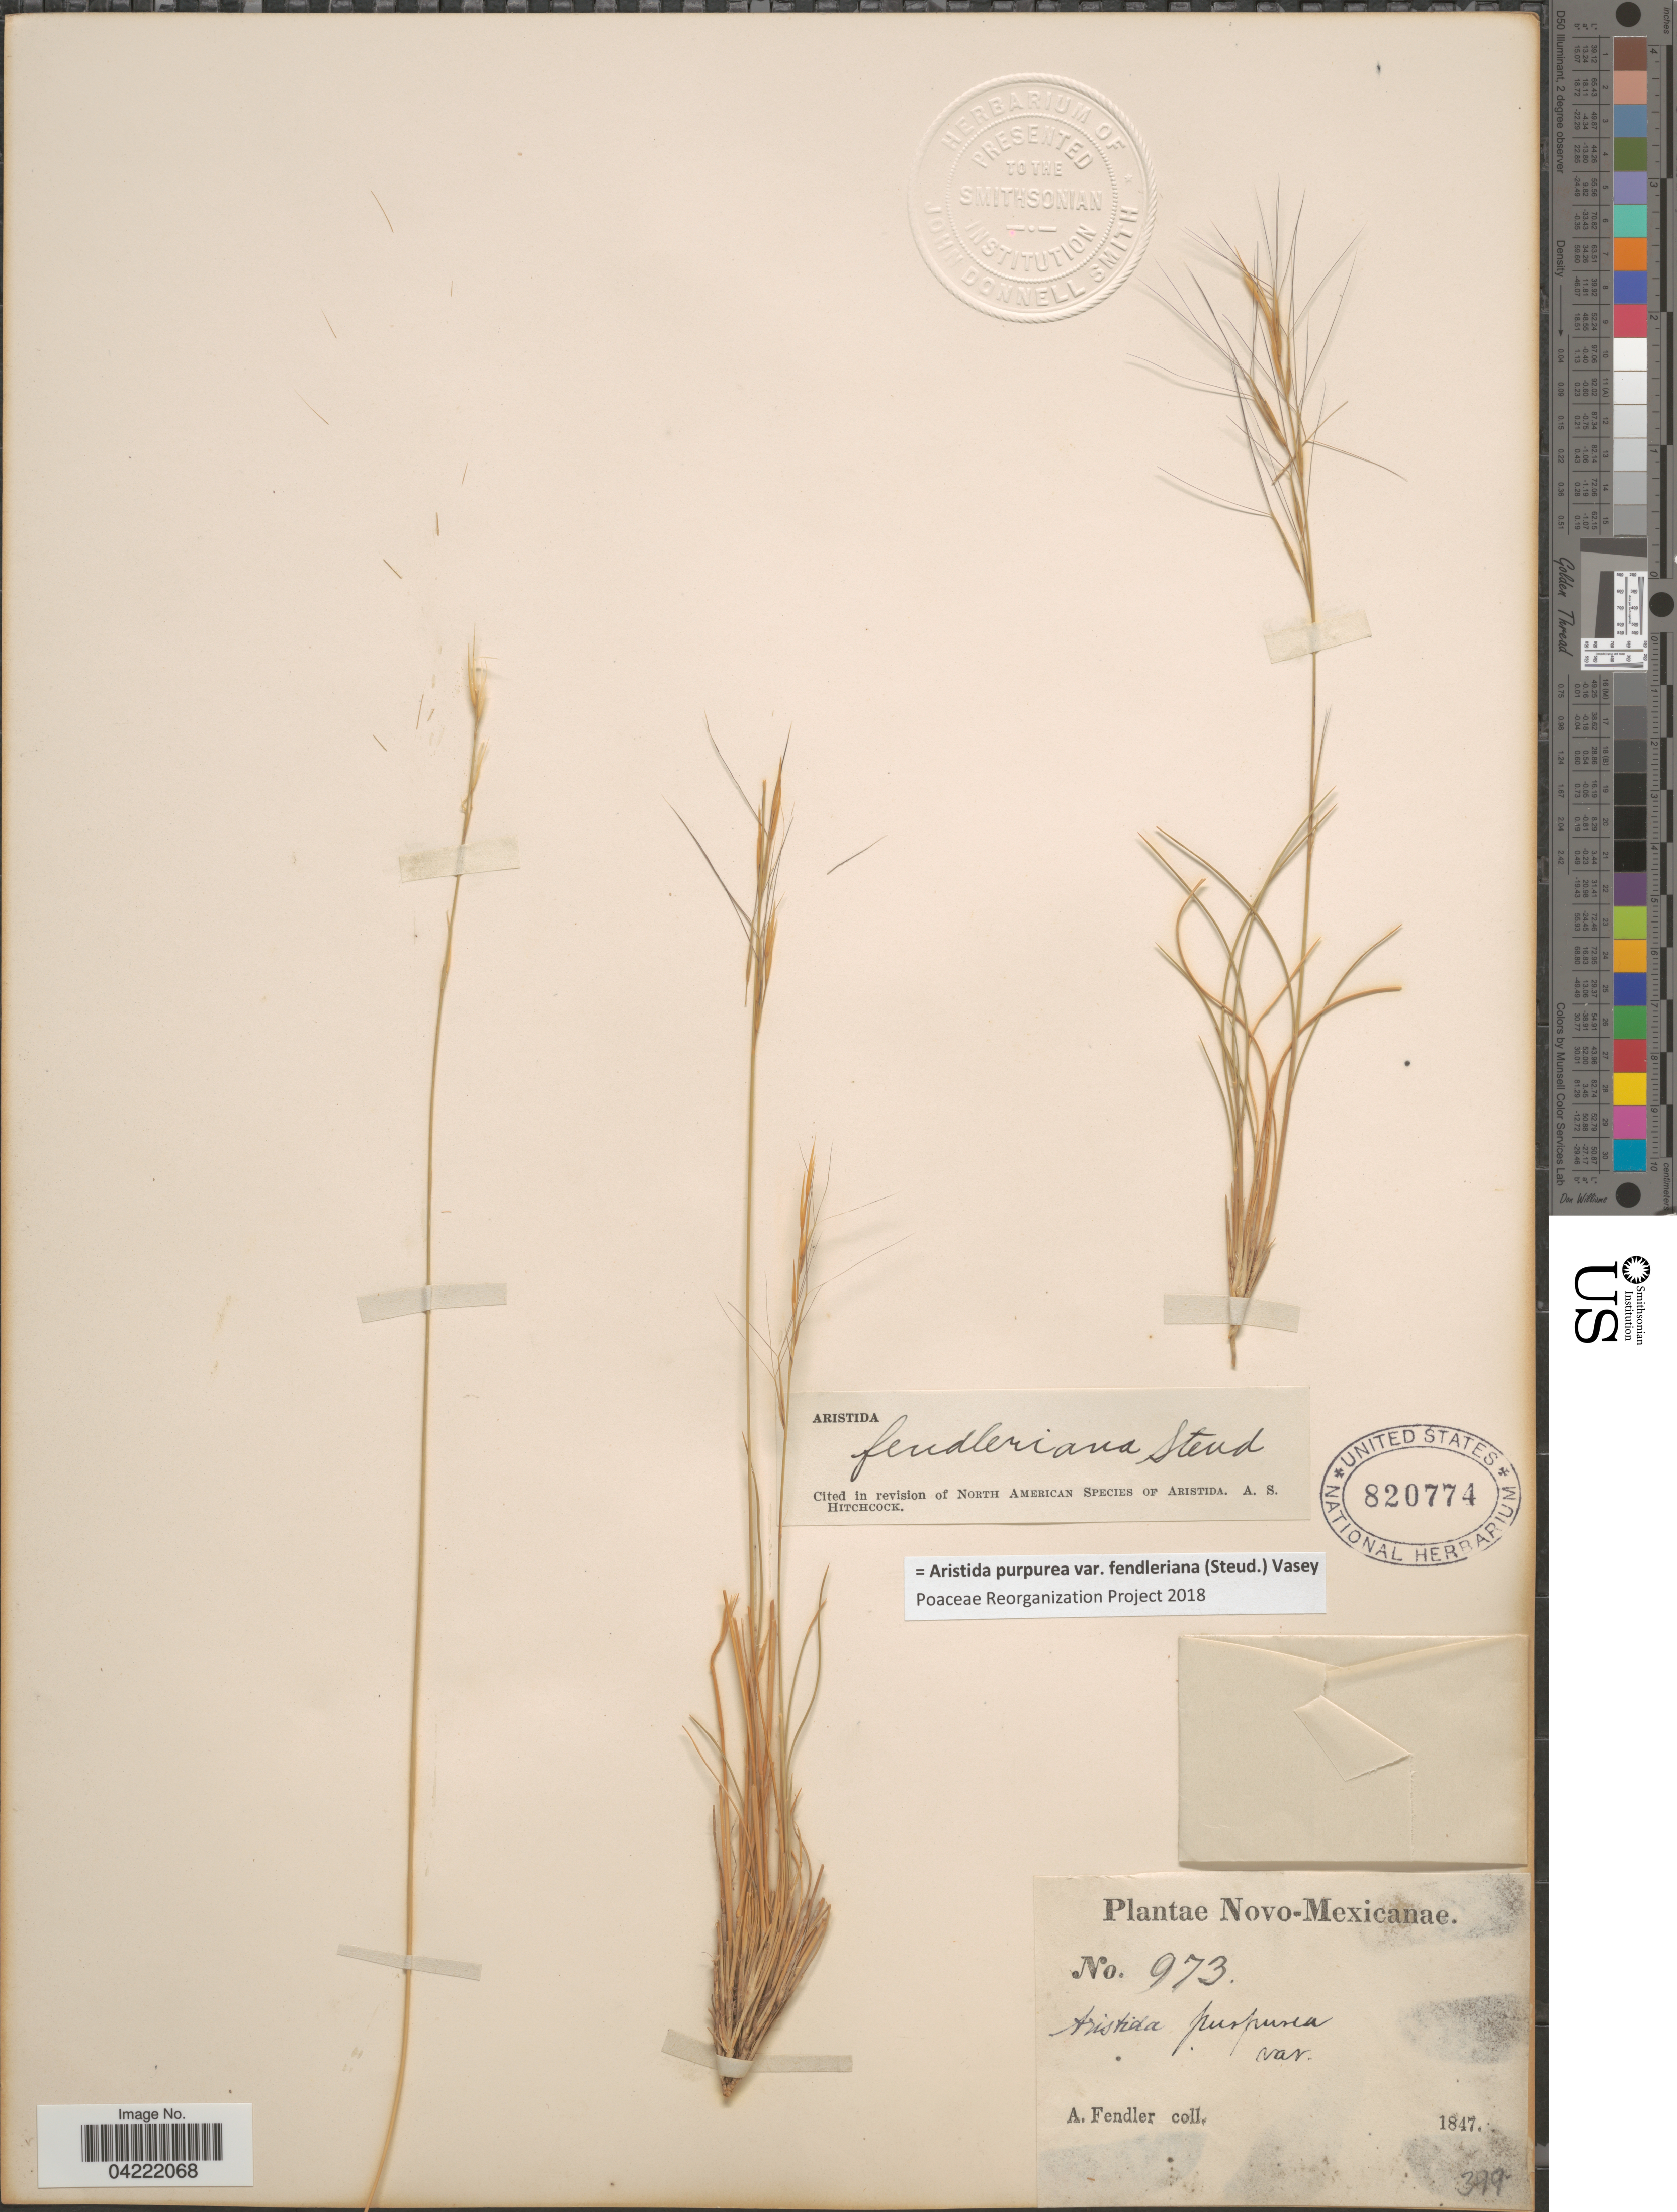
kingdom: Plantae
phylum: Tracheophyta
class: Liliopsida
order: Poales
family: Poaceae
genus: Aristida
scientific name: Aristida purpurea var. fendleriana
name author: (Steud.) Vasey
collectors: A. Fendler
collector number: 973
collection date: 1847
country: United States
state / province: New Mexico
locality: Novo-Mexicanae.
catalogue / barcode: US 820774